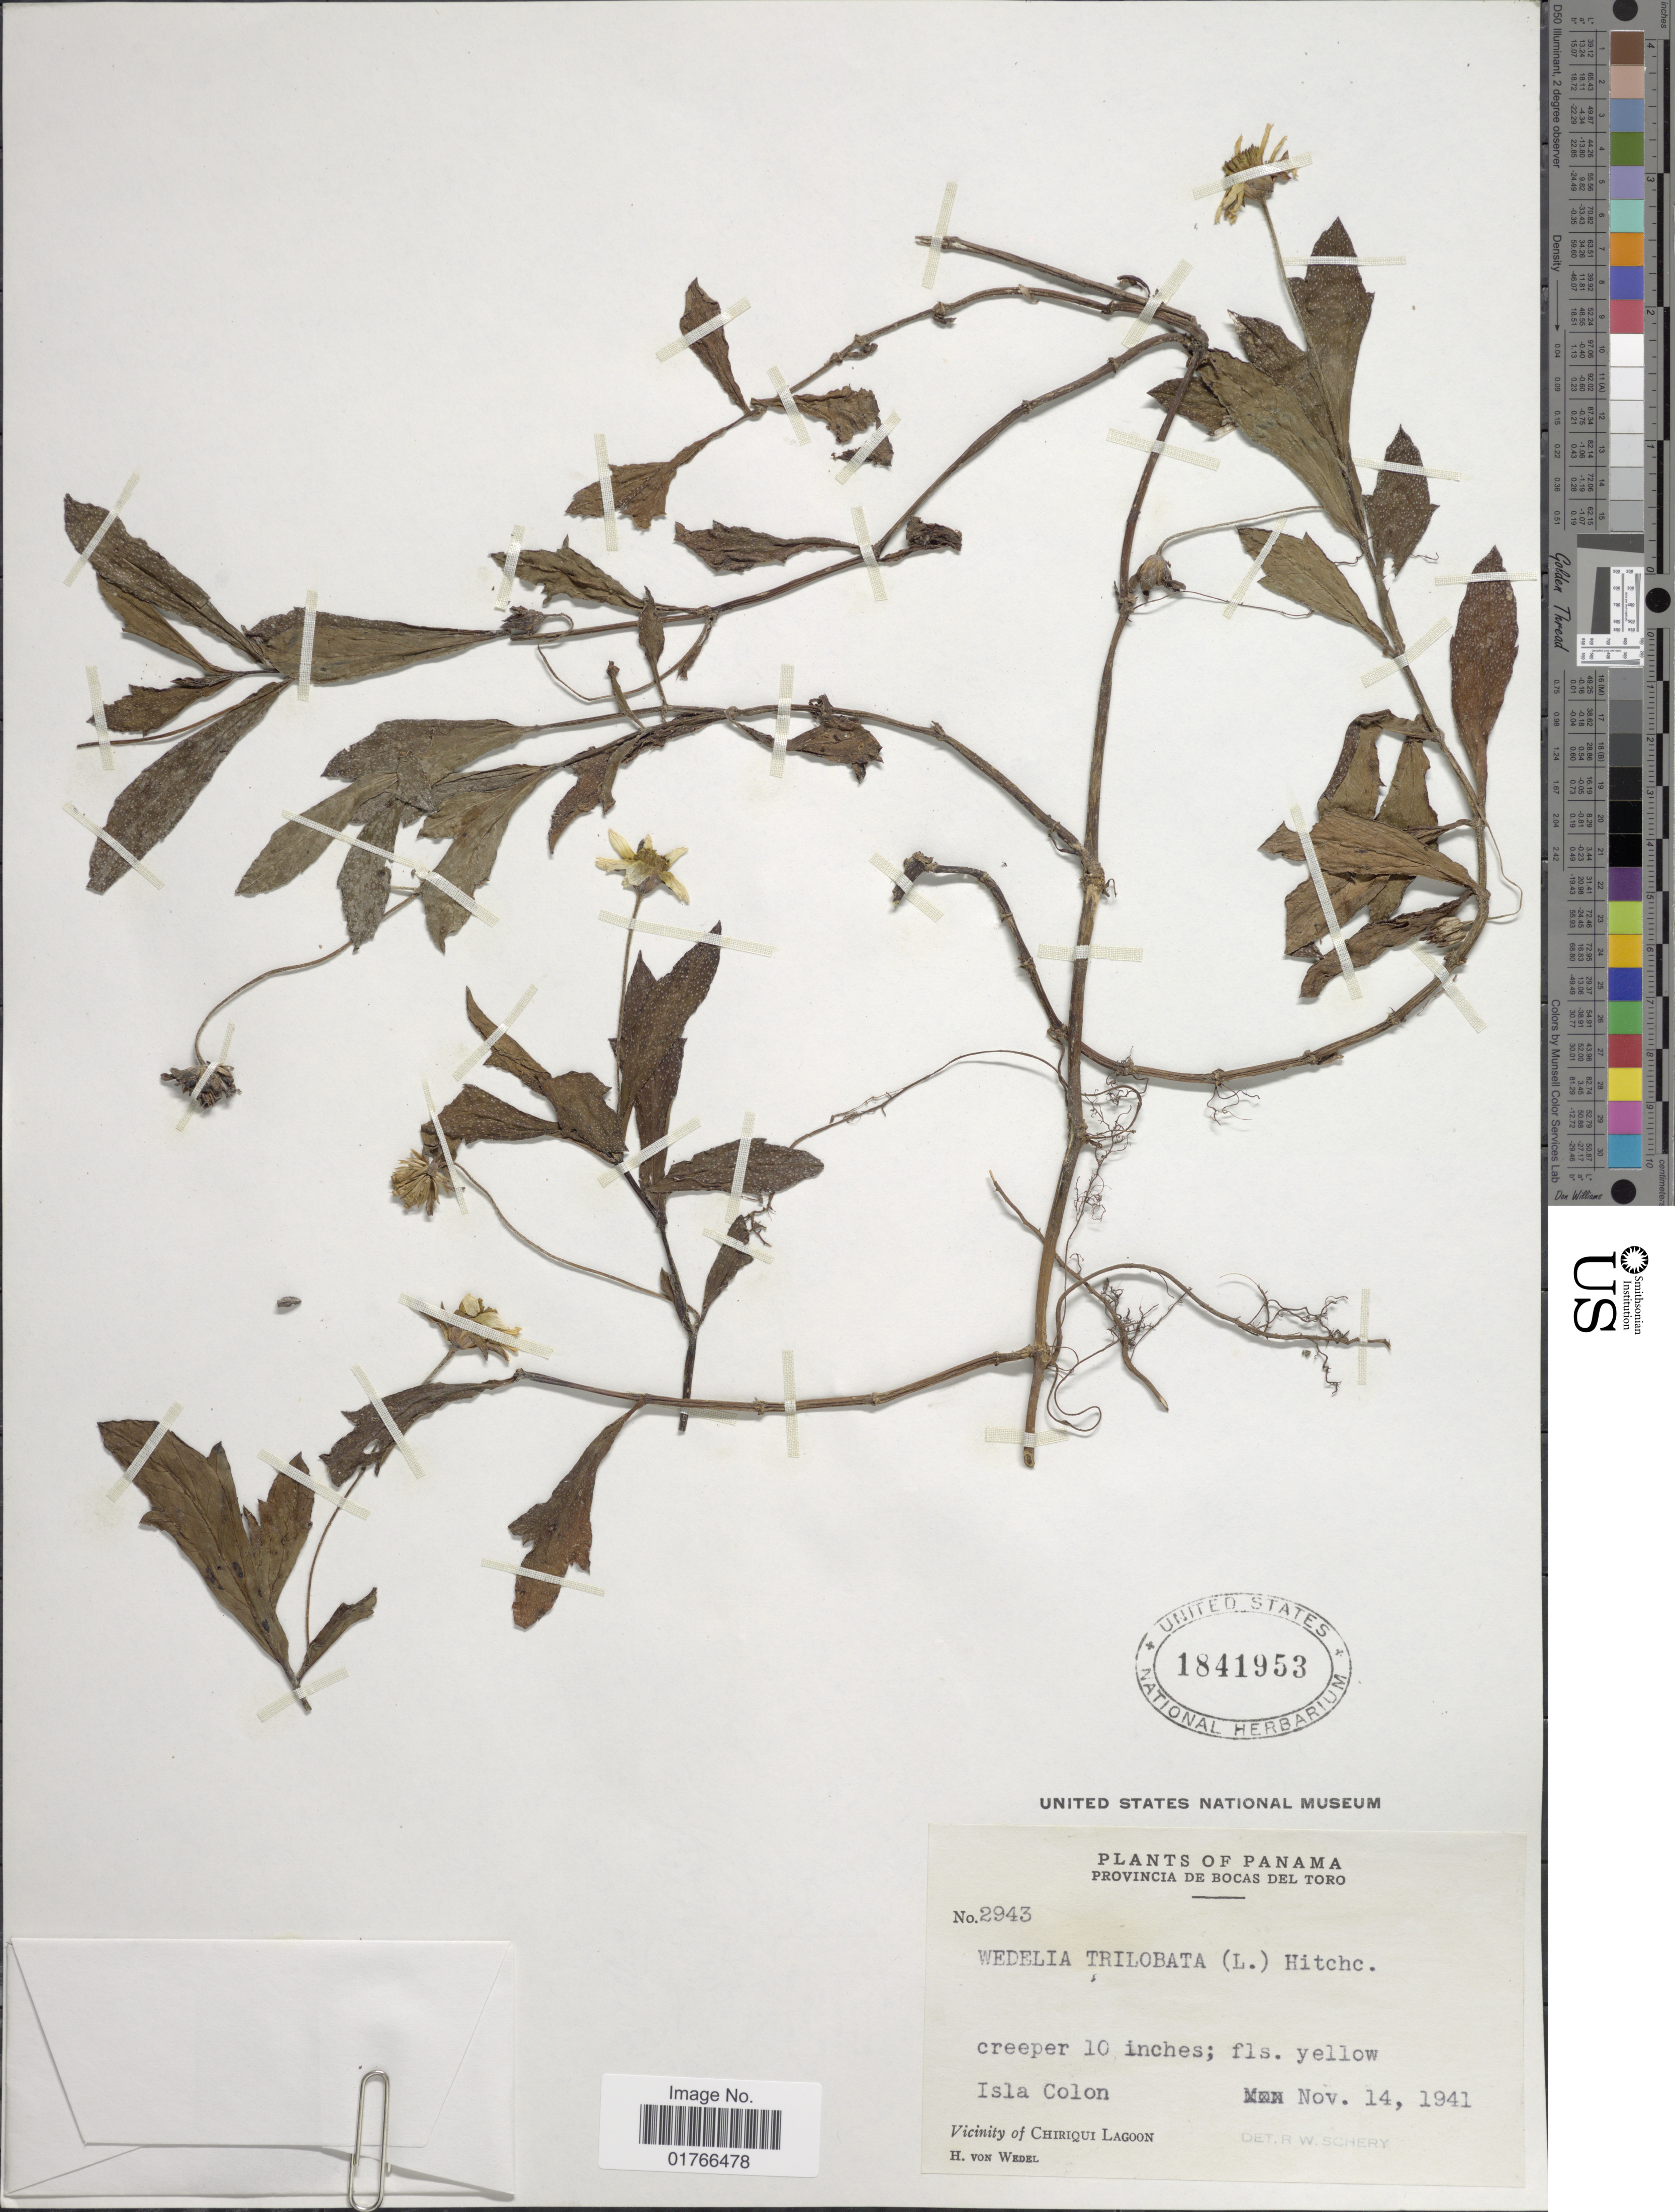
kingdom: Plantae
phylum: Tracheophyta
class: Magnoliopsida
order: Asterales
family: Asteraceae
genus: Sphagneticola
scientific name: Sphagneticola trilobata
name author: (L.) Pruski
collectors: H. von Wedel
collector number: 2943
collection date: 1941-11-14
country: Panama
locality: Provincia de Boas del Toro, Isla Colon, Vicinity of Chiriqui Lagoon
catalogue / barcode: US 1841953